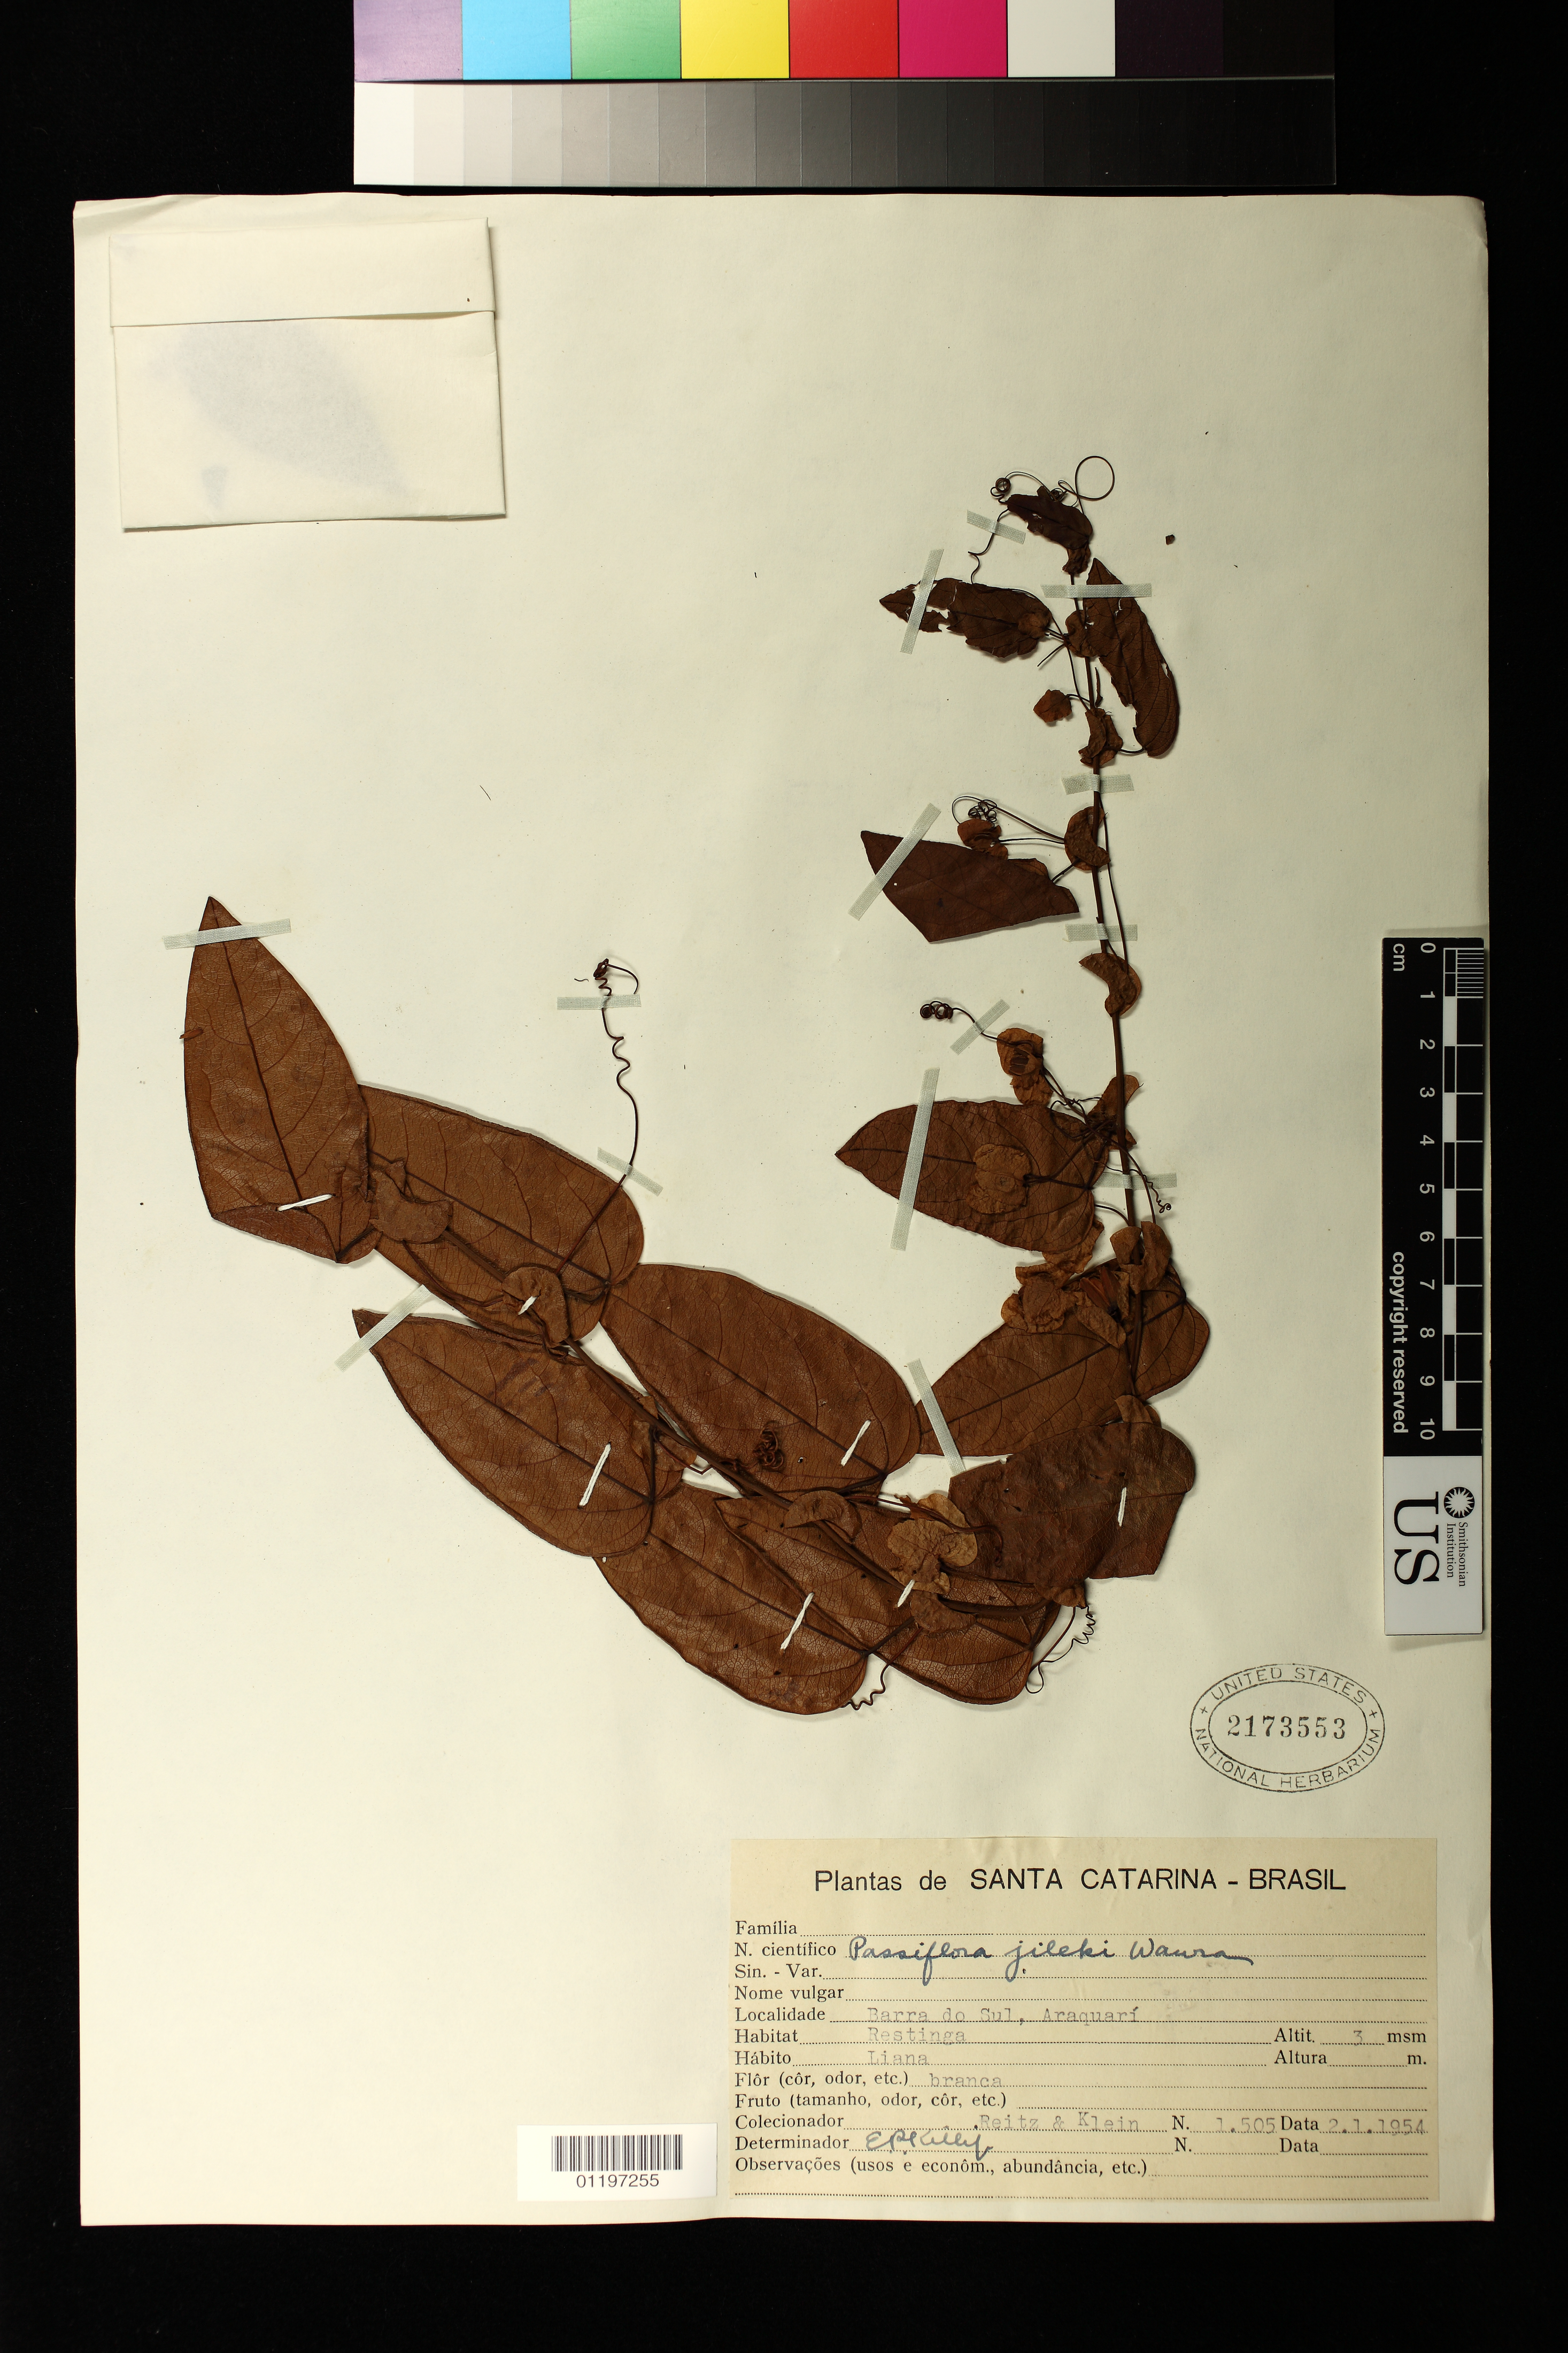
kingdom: Plantae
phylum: Tracheophyta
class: Magnoliopsida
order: Malpighiales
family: Passifloraceae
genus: Passiflora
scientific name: Passiflora jilekii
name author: Wawra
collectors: R. Reitz & R. M. Klein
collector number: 1505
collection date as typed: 02 Jan 1954 or 01 Feb 1954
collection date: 1954-01-02 or 1954-02-01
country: Brazil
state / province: Santa Catarina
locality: Barra do Sul, Araquirí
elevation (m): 3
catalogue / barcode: US 2173553